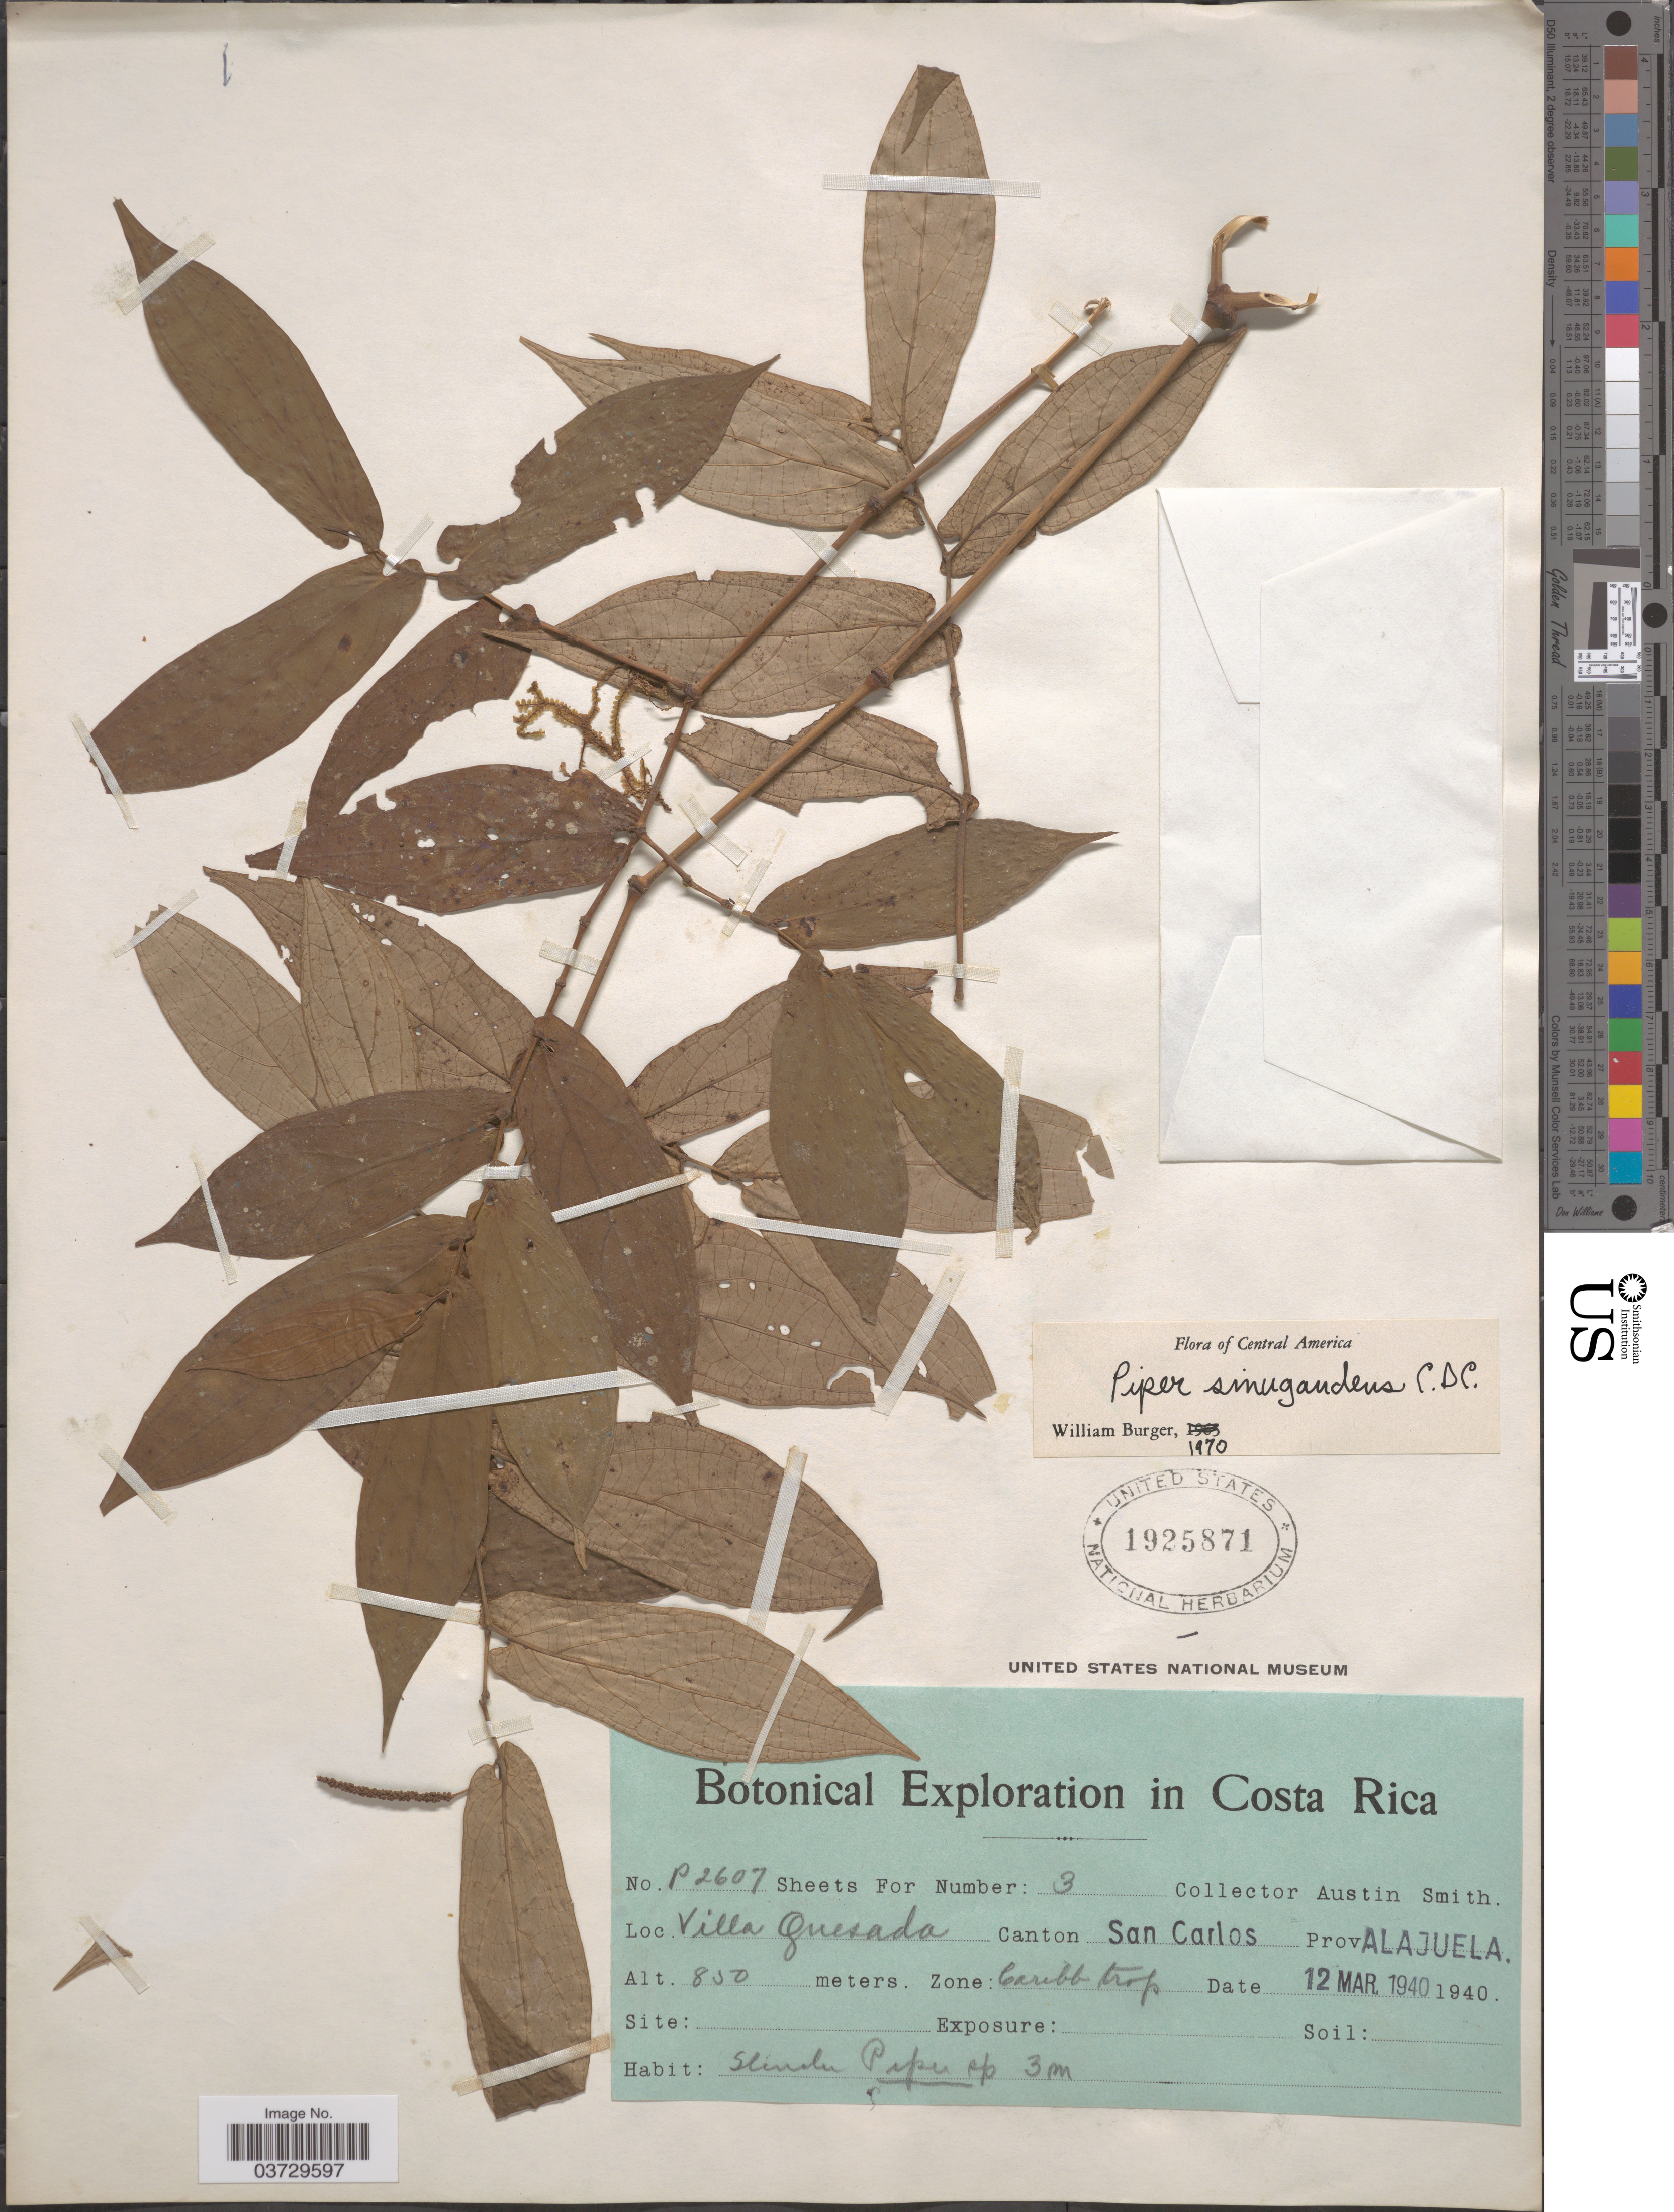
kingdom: Plantae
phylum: Tracheophyta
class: Magnoliopsida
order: Piperales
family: Piperaceae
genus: Piper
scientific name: Piper sinugaudens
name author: C. DC.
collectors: Aust P. Smith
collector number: P2607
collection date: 1940-03-12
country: Costa Rica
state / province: Alajuela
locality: Villa Quesada, Canton San Carlos.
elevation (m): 850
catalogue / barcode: US 1925871